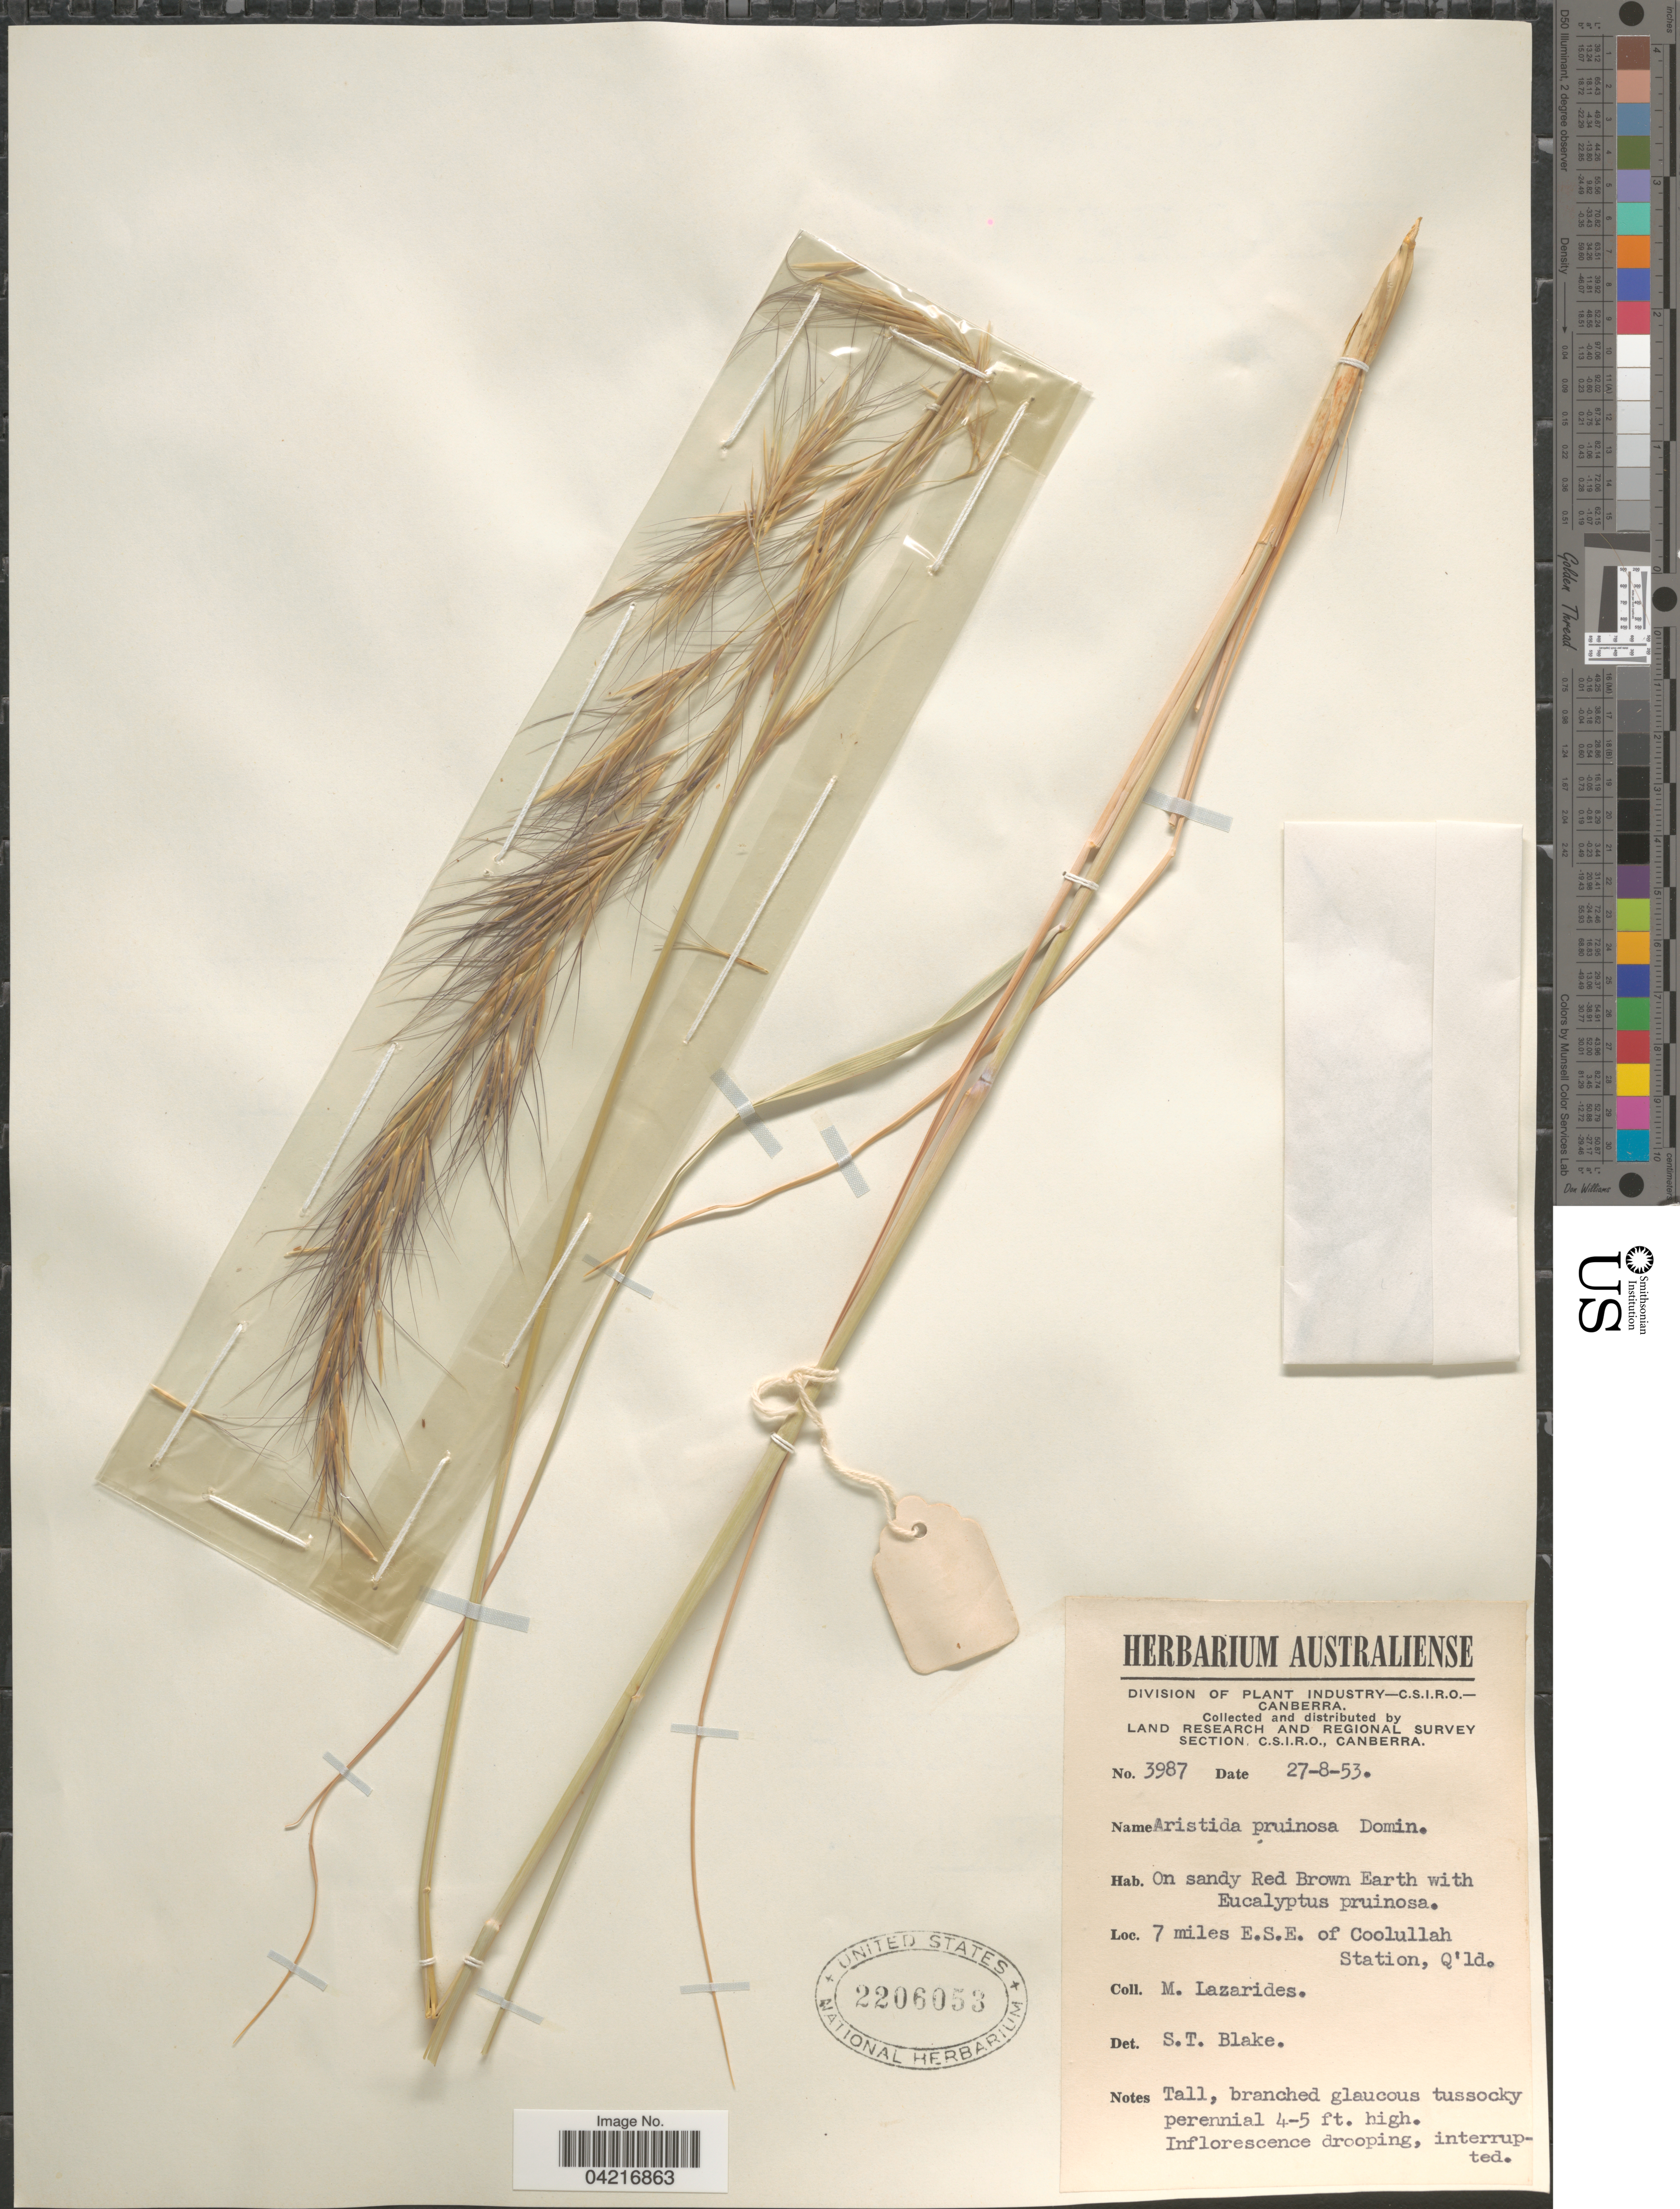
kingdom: Plantae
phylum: Tracheophyta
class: Liliopsida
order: Poales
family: Poaceae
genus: Aristida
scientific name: Aristida pruinosa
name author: Domin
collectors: M. Lazarides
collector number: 3987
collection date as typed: Transcribed d/m/y: 27/8/53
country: Australia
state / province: Queensland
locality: Land Research and Regional Survey Section, C.S.I.R.O. 7 miles E.S.E. of Coolullah Station.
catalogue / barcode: US 2206053